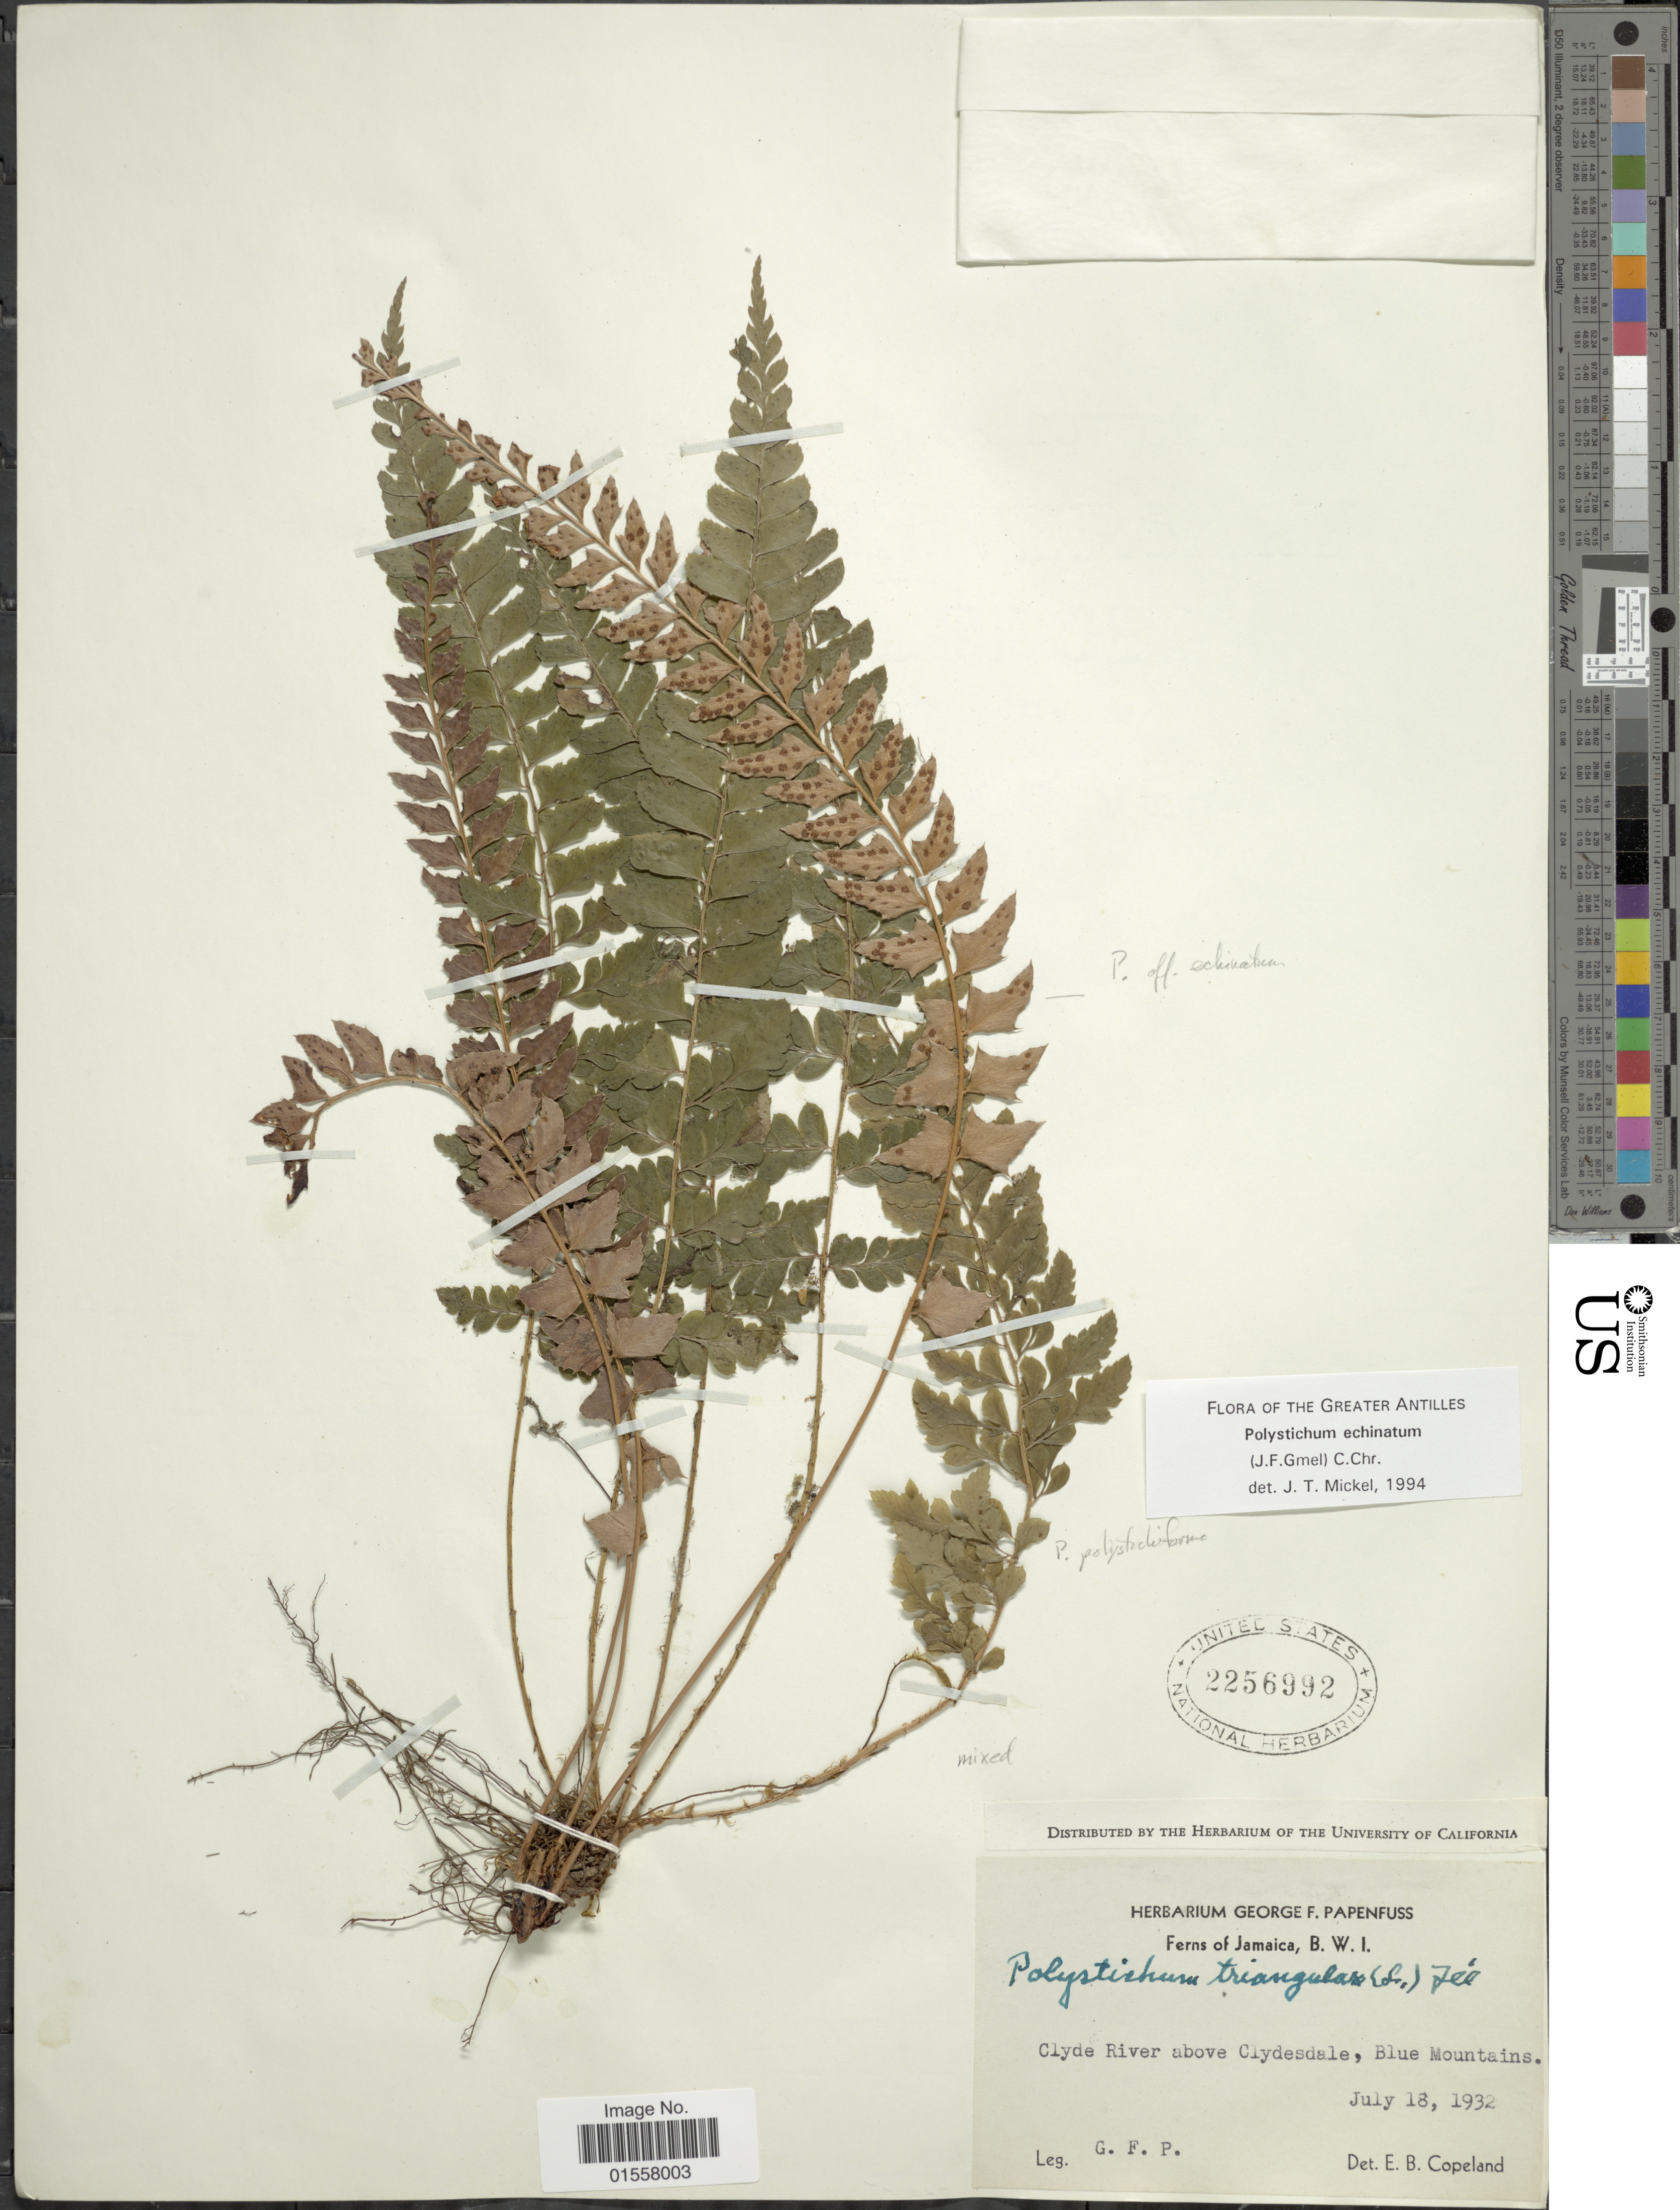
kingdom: Plantae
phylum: Tracheophyta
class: Polypodiopsida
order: Polypodiales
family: Dryopteridaceae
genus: Polystichum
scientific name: Polystichum echinatum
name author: (J.F. Gmel.) C. Chr.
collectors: G. Papenfuss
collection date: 1932-07-18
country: Jamaica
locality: Clyde River above Clydesdale, Blue Mountains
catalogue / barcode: US 2256992